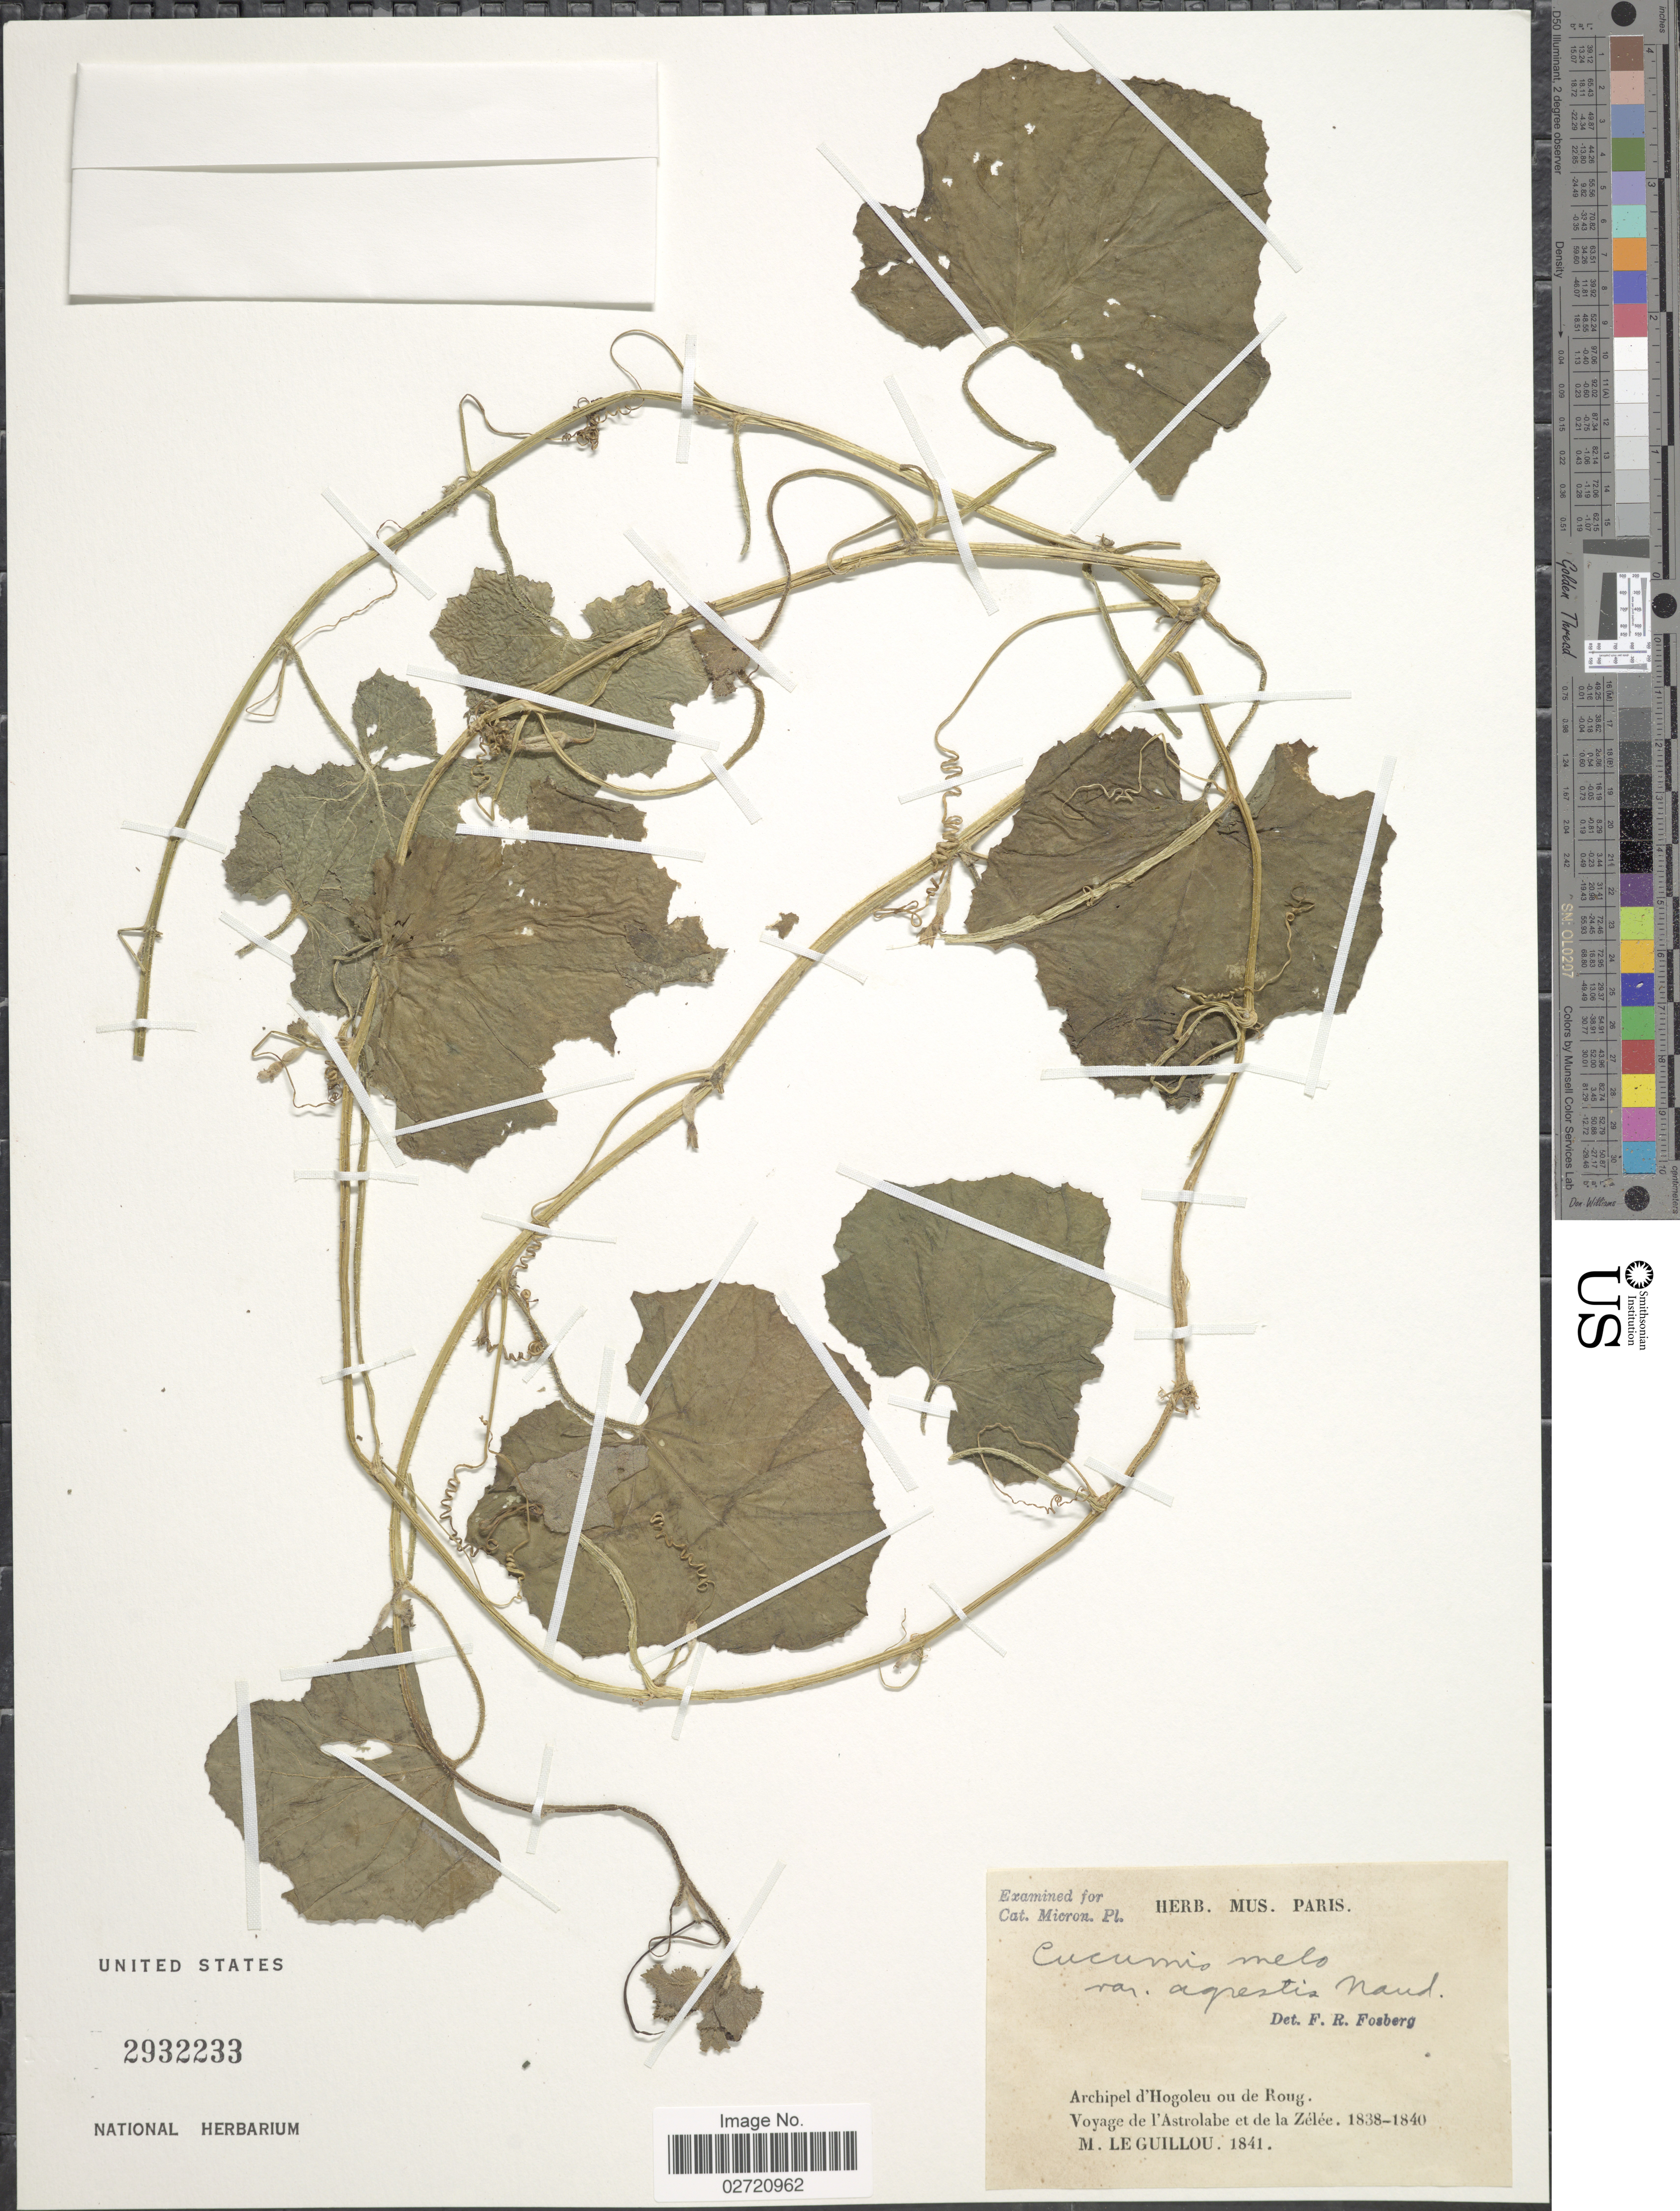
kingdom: Plantae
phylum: Tracheophyta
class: Magnoliopsida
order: Cucurbitales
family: Cucurbitaceae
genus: Cucumis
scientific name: Cucumis melo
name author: L.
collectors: M. Le Guillou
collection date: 1841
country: Micronesia, Federated States of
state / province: Truk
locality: Archipel d'Hogoleu ou de Roug. Voyage de l'Astrolabe et de la Zelee [unsure placement]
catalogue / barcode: US 2932233